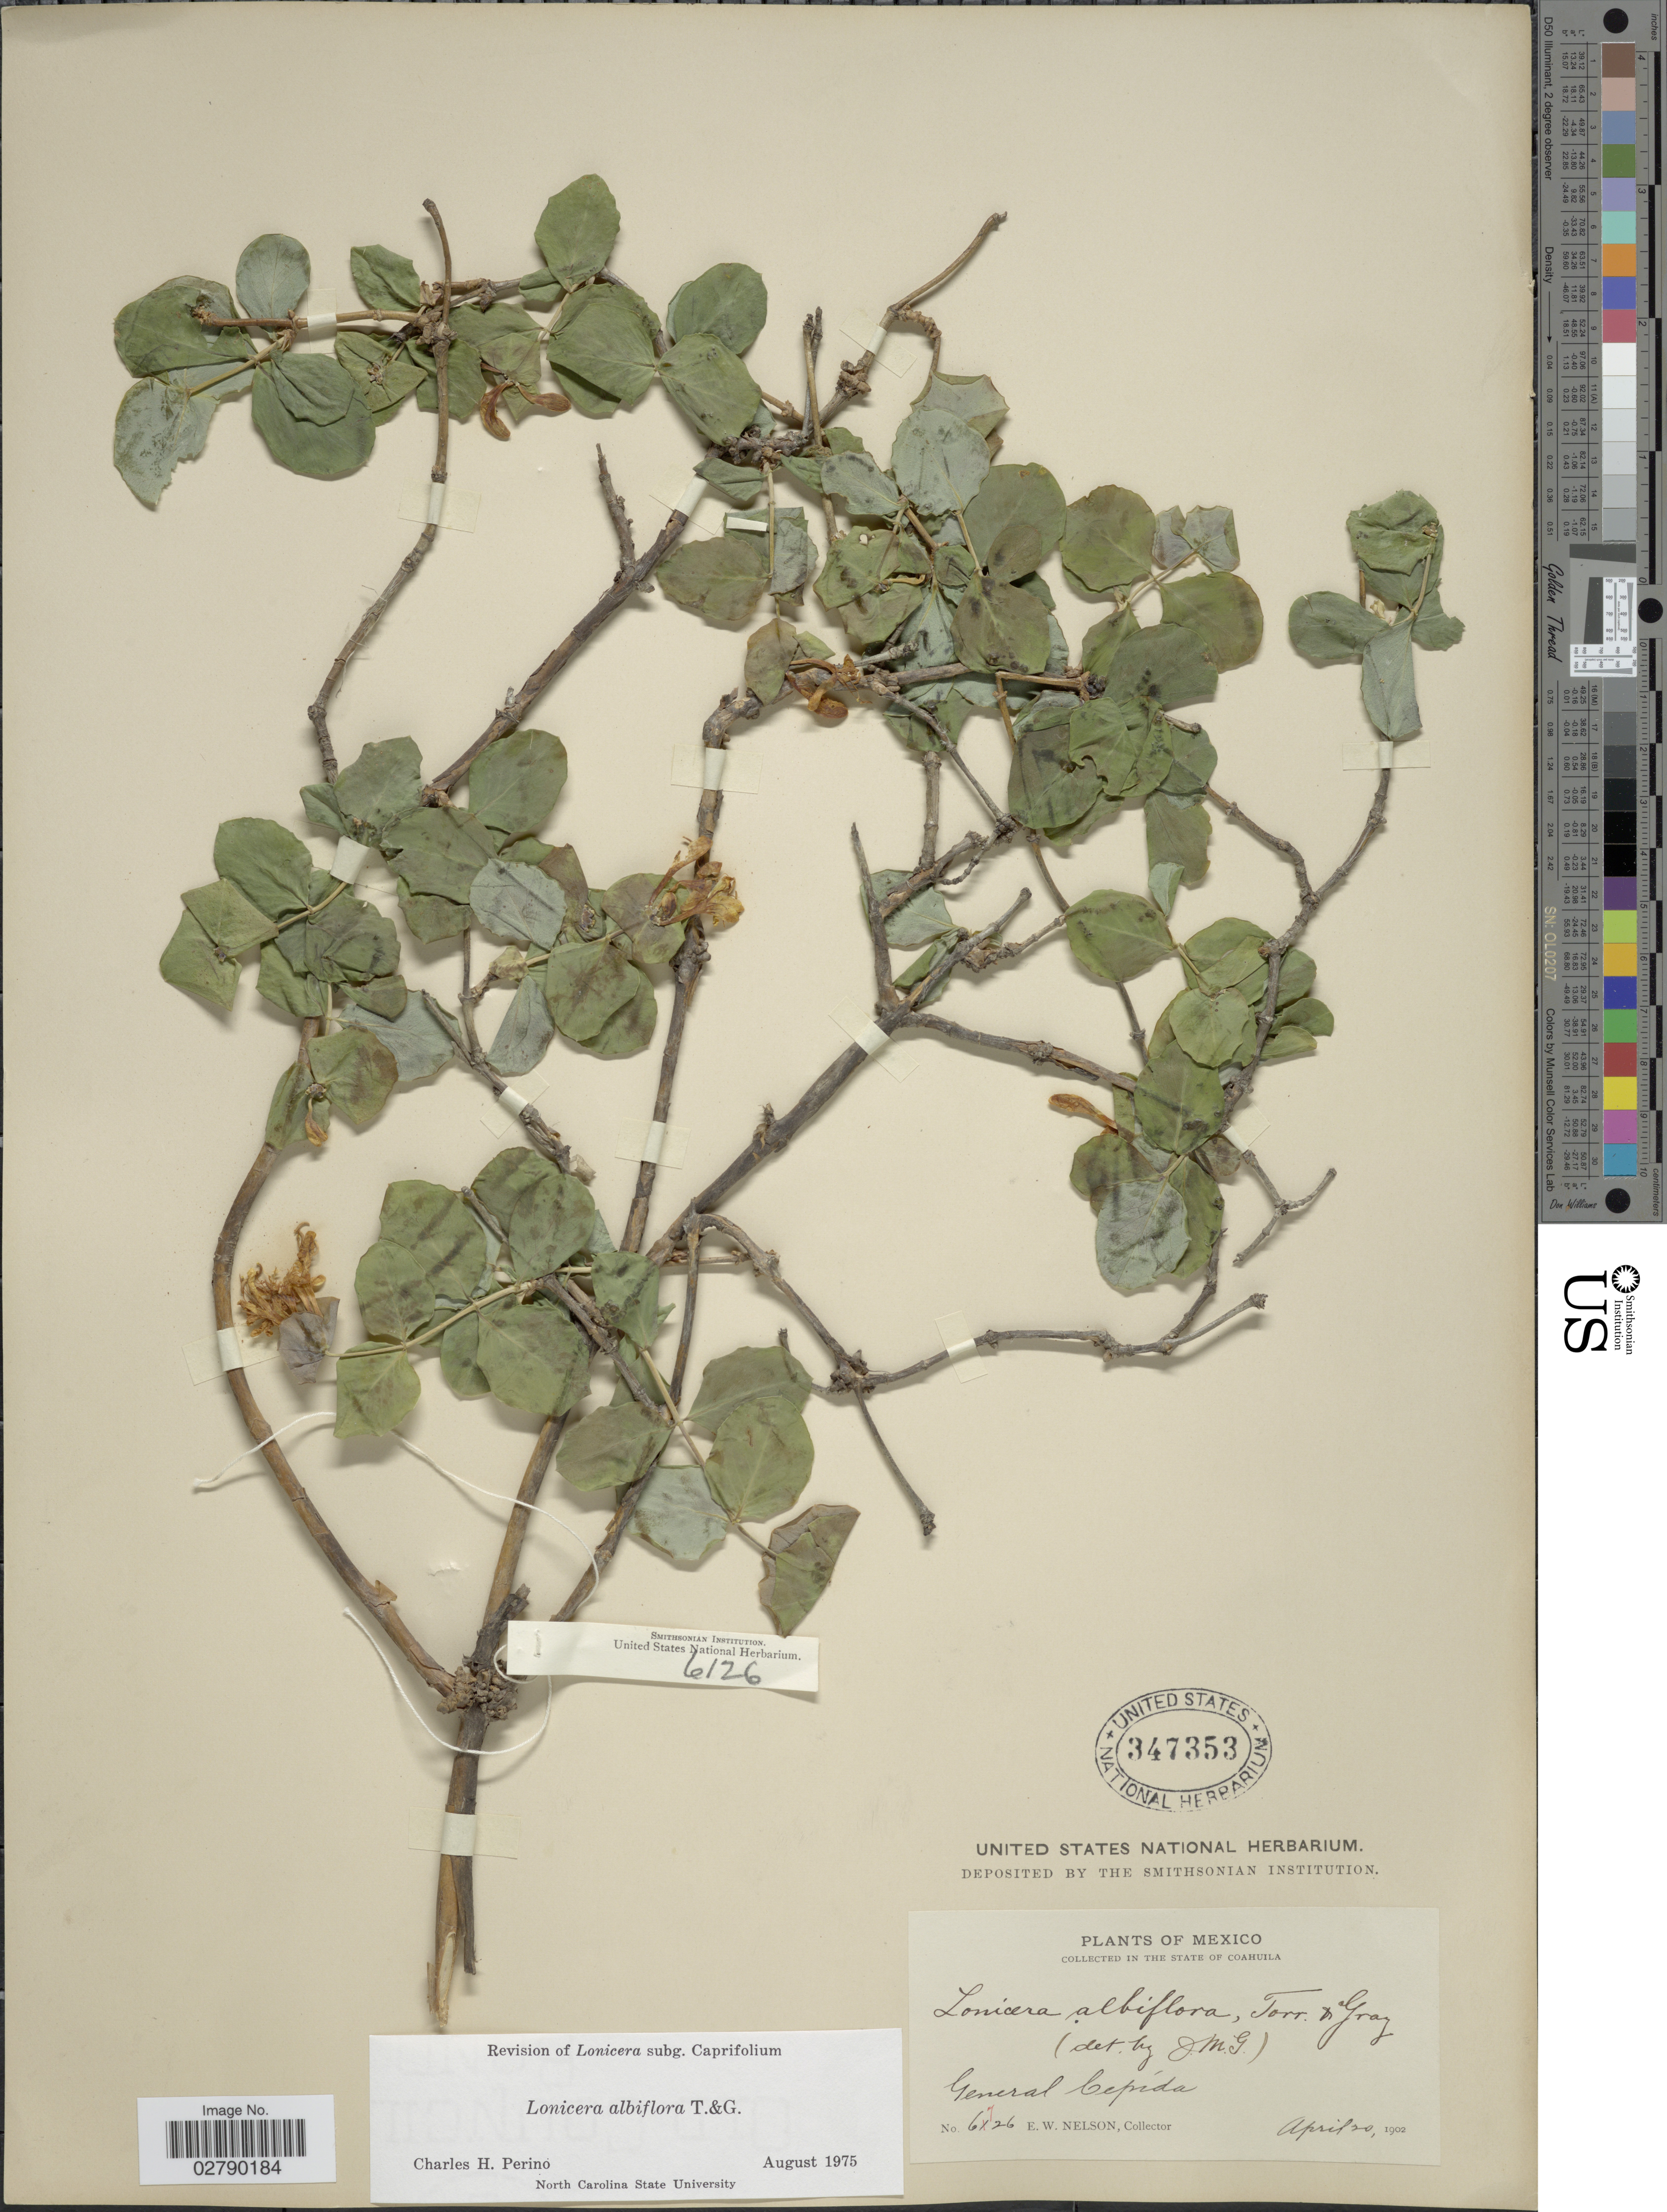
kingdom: Plantae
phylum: Tracheophyta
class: Magnoliopsida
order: Dipsacales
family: Caprifoliaceae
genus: Lonicera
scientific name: Lonicera albiflora var. dumosa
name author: (A. Gray) Rehder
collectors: E. W. Nelson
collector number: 6726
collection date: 1902-04-20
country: Mexico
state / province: Coahuila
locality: General Cepída.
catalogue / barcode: US 347353